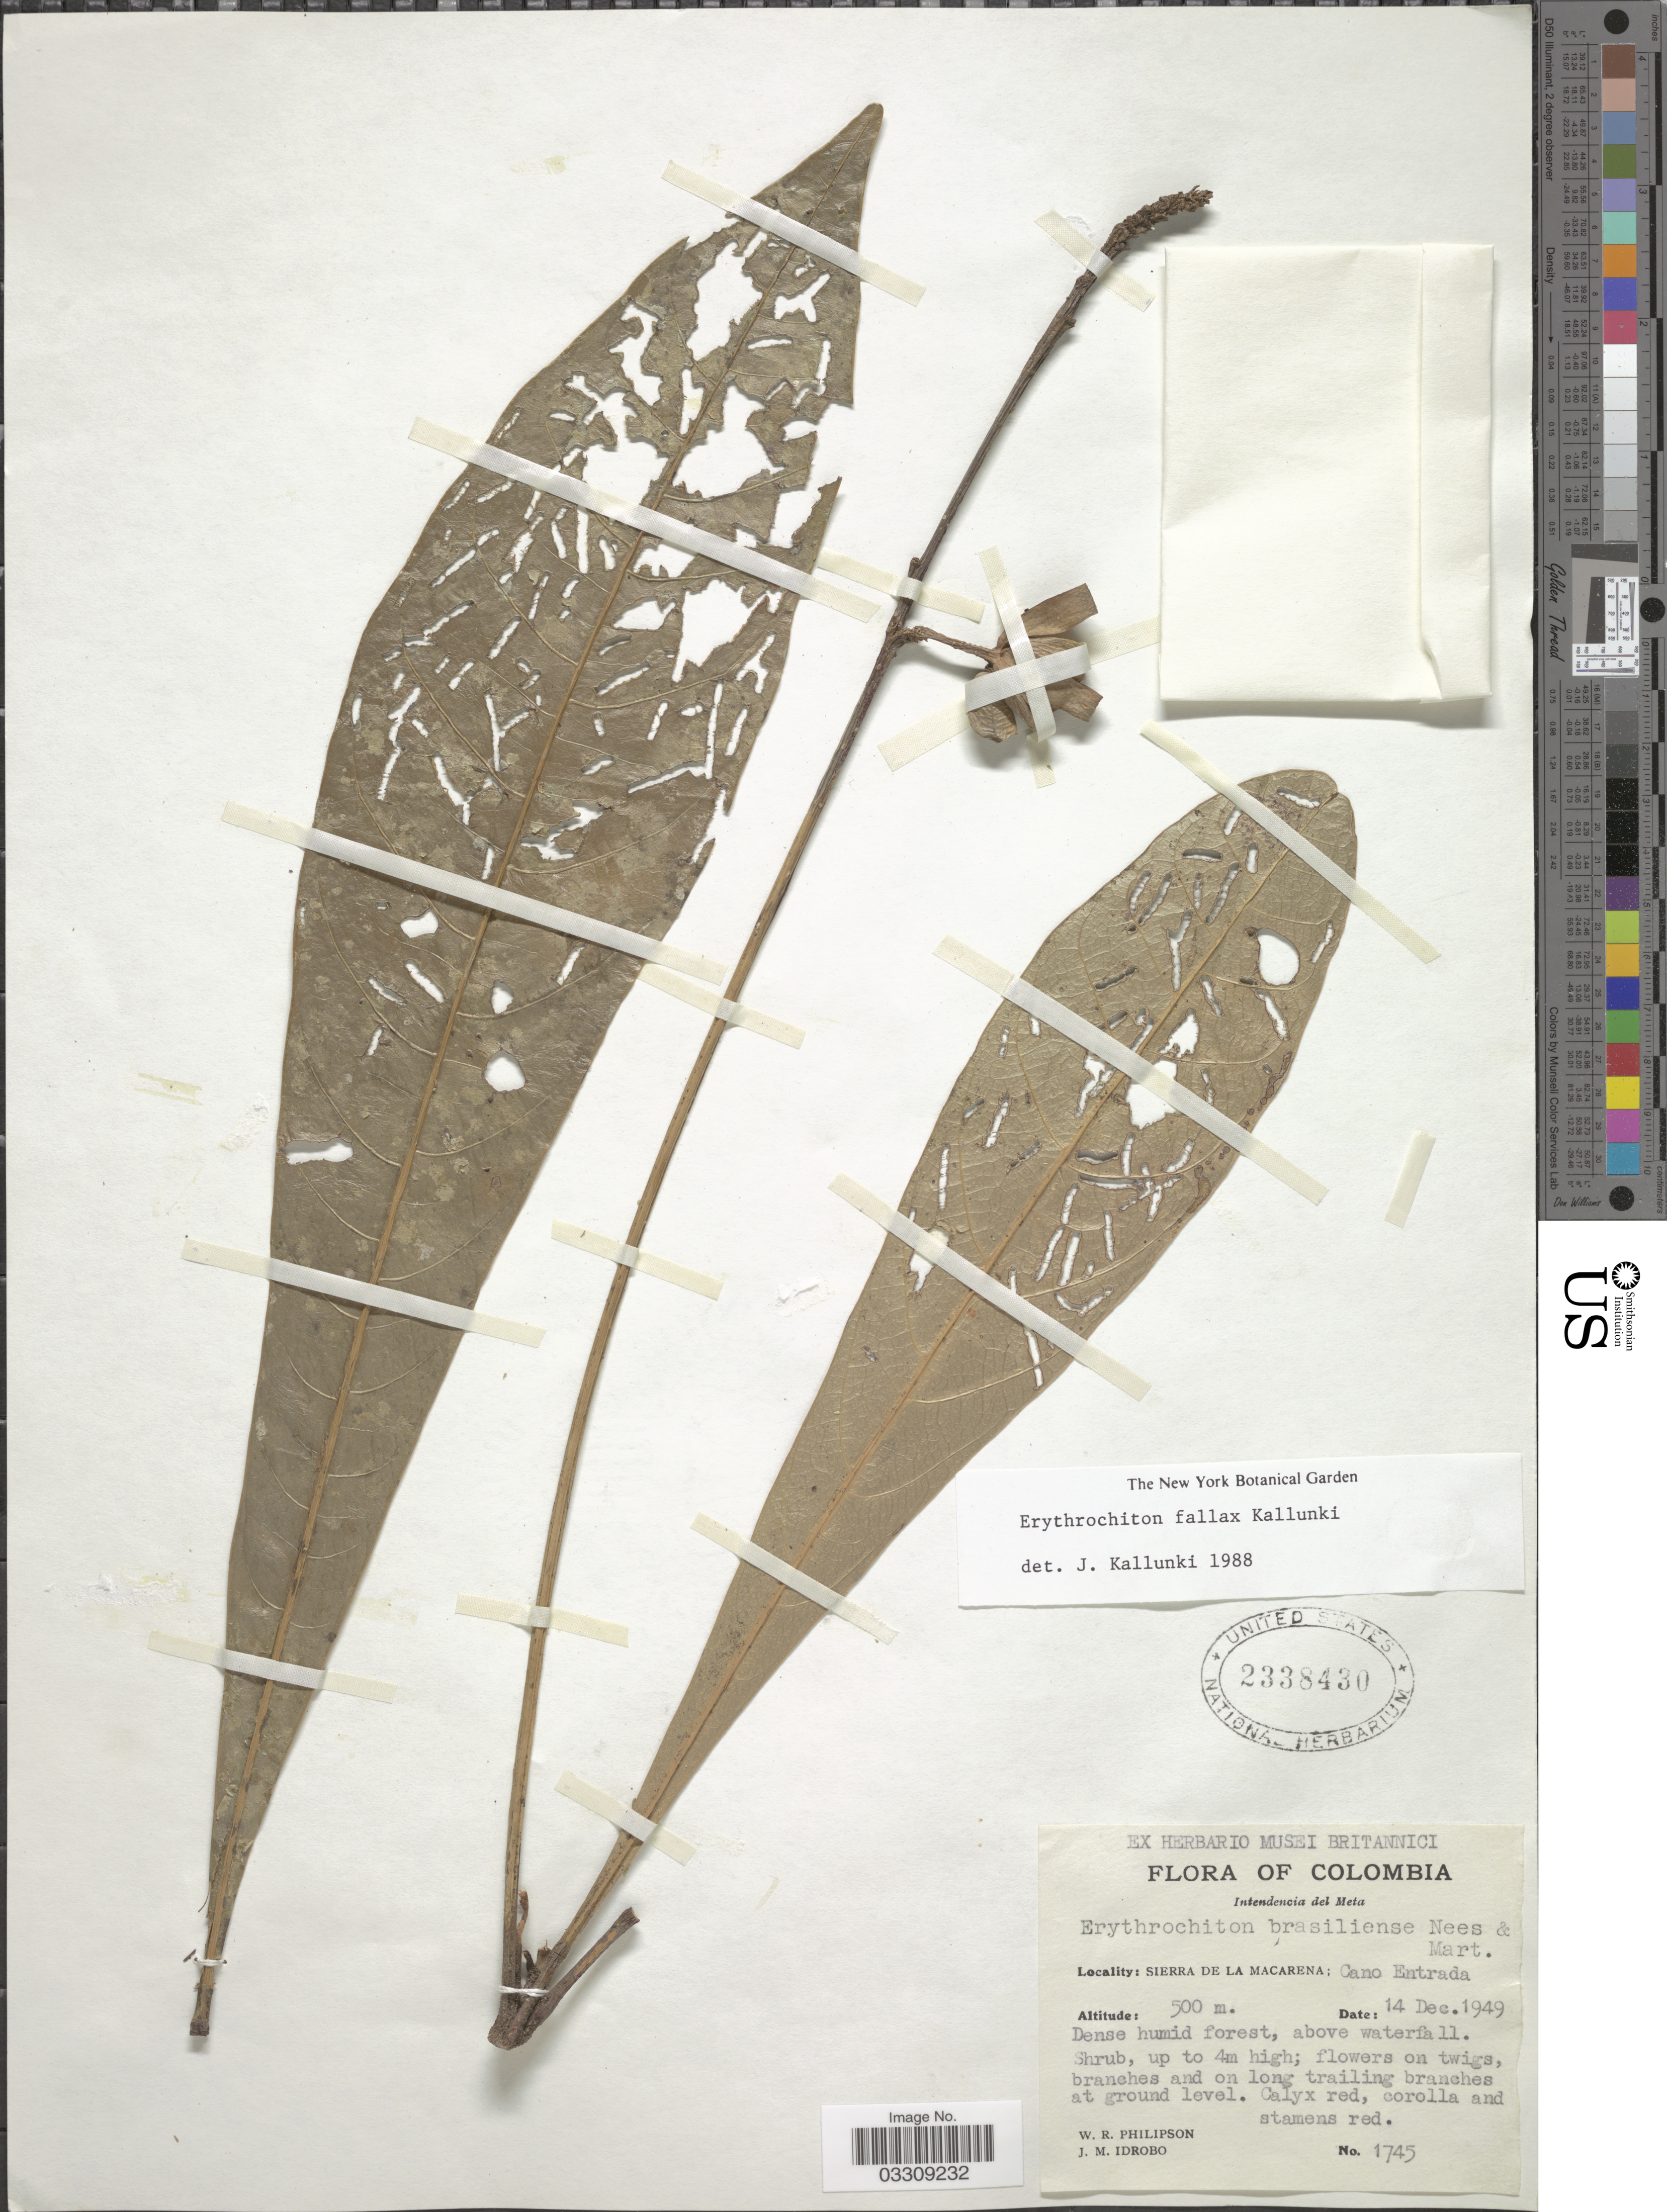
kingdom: Plantae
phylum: Tracheophyta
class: Magnoliopsida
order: Sapindales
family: Rutaceae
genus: Erythrochiton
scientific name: Erythrochiton fallax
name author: Kallunki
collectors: W. R. Philipson & J. M. Idrobo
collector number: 1745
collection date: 1949-12-14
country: Colombia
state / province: Meta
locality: Intendencia del Meta. Sierra de La Macarena: Cano Entrada. Above waterfall.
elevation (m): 500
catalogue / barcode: US 2338430